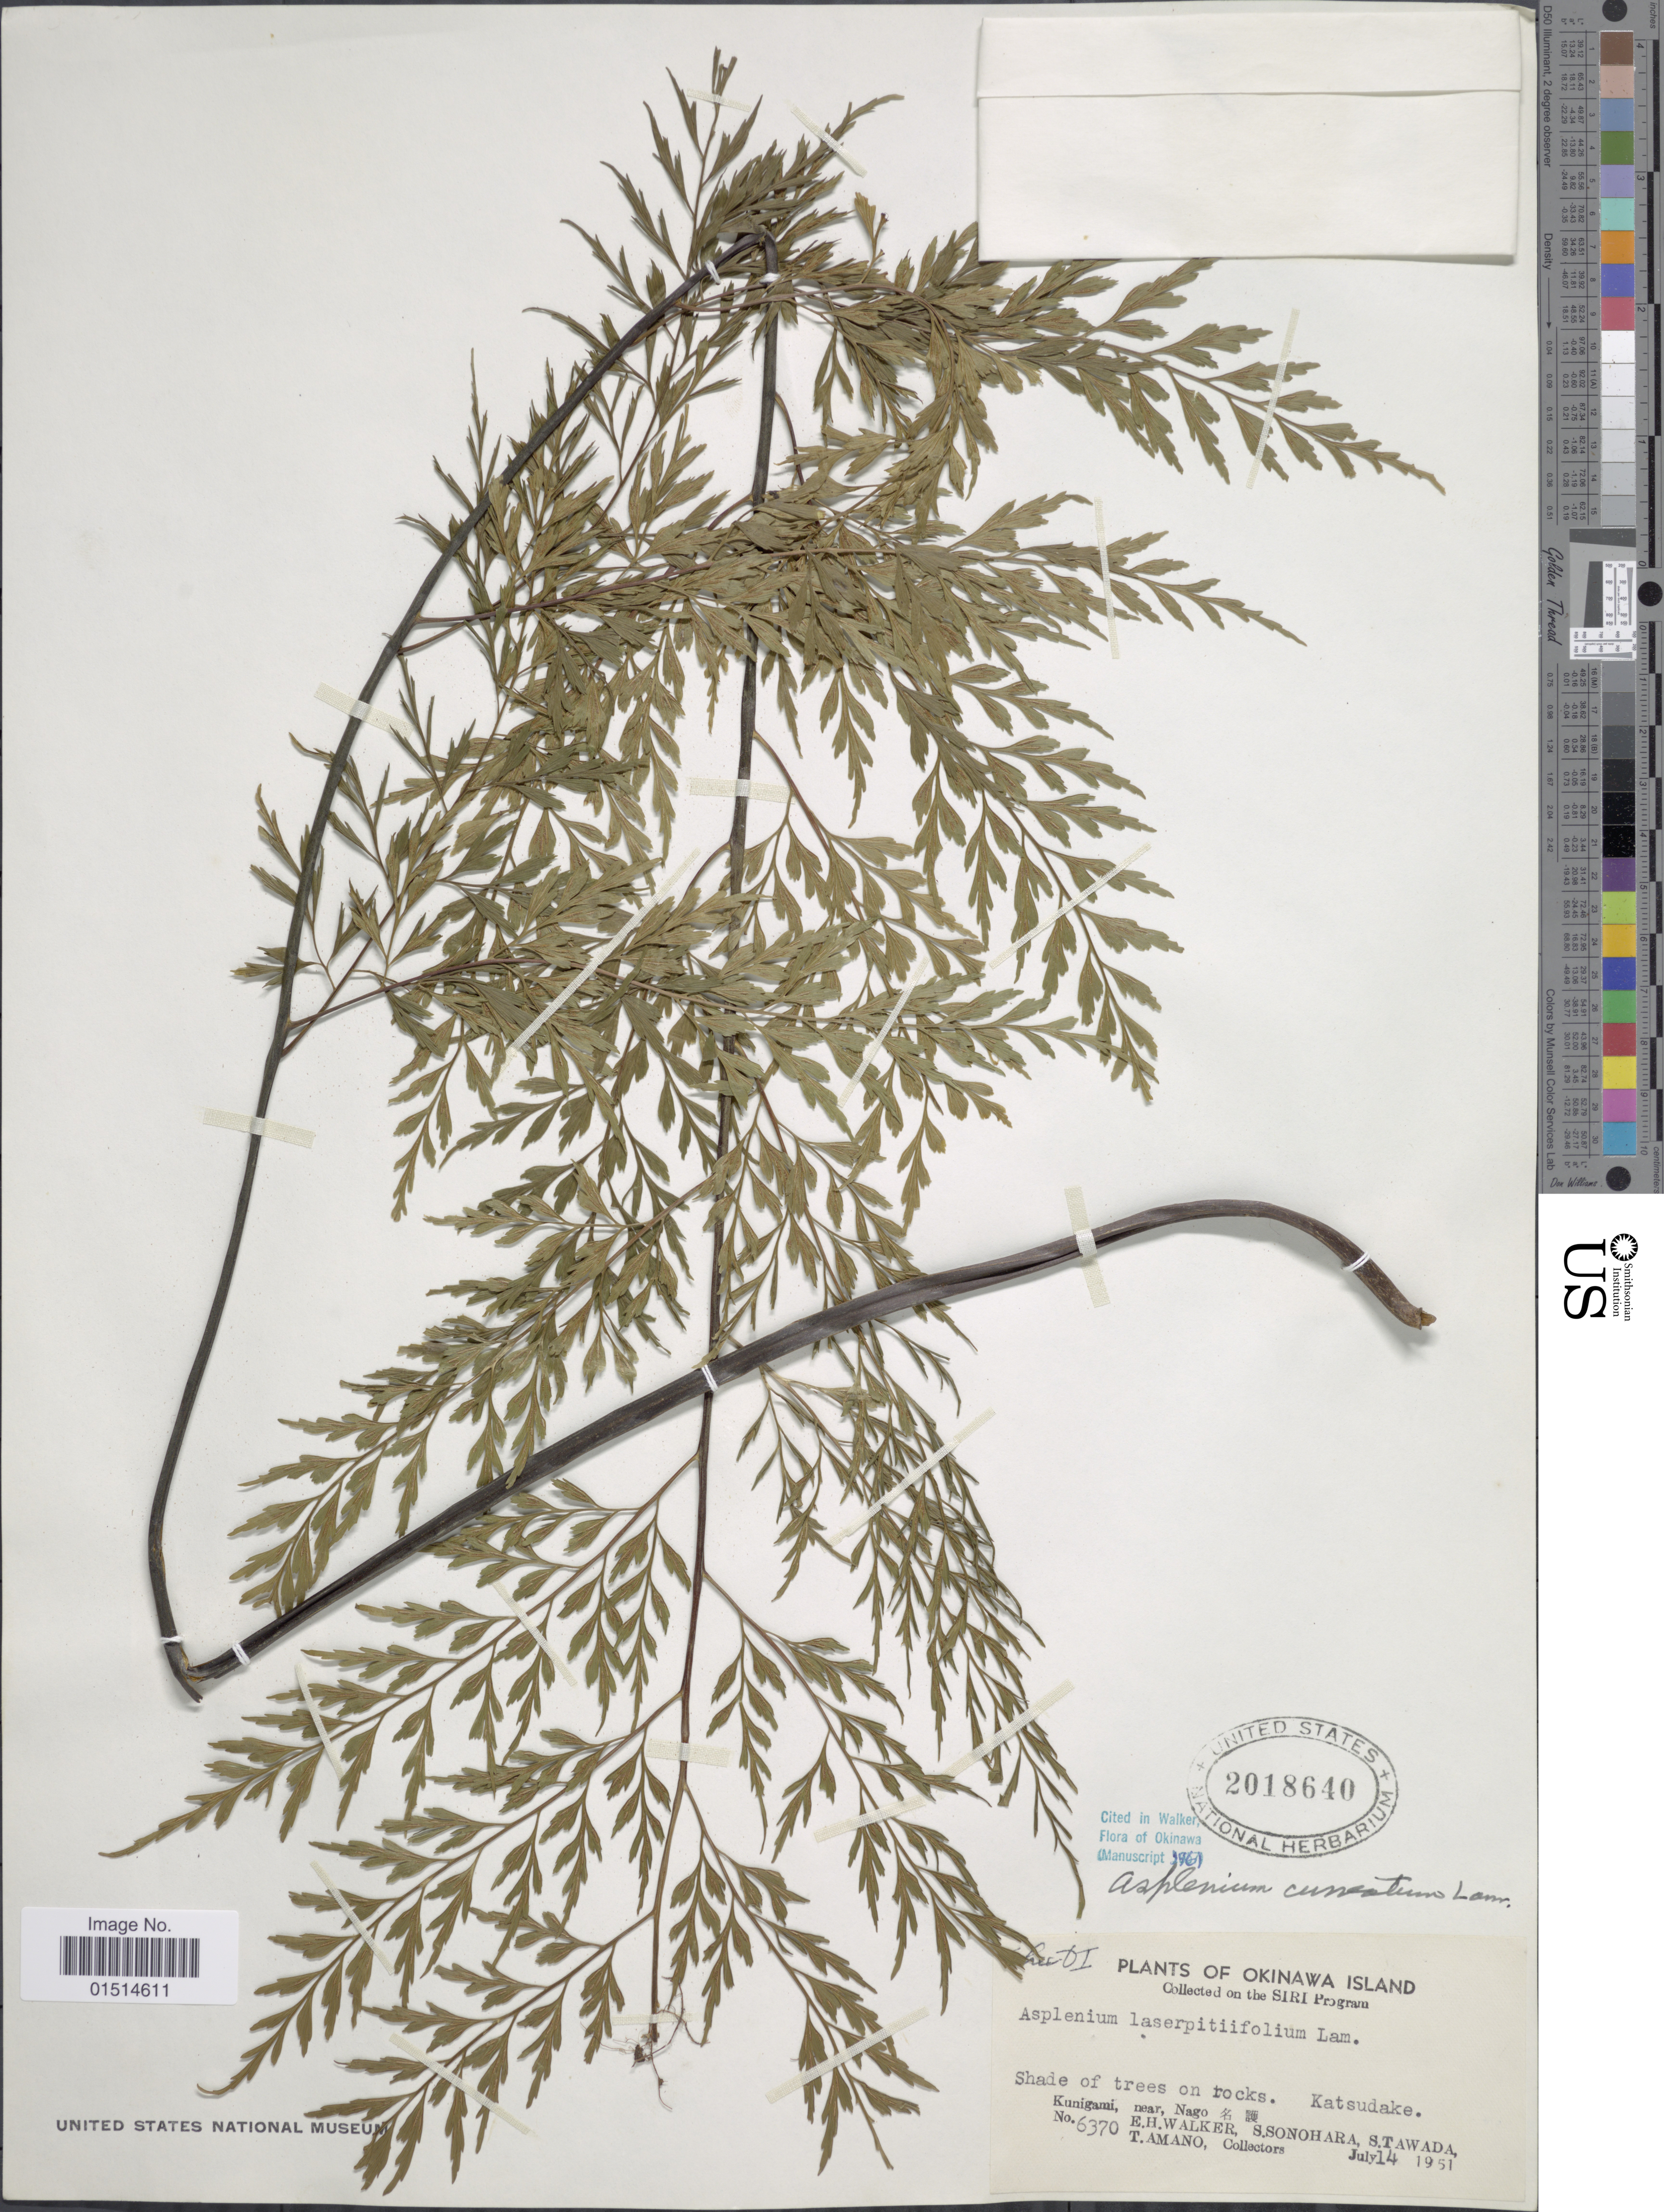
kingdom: Plantae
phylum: Tracheophyta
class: Polypodiopsida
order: Polypodiales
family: Aspleniaceae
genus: Asplenium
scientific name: Asplenium cuneatum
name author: Lam.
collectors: E. H. Walker, S. Sonohara, S. Tawada & T. Amano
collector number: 6370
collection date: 1951-07-14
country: Japan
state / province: Okinawa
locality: Okinawa Island, shade of trees, Katsudake, Kunigami, near Nago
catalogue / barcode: US 2018640